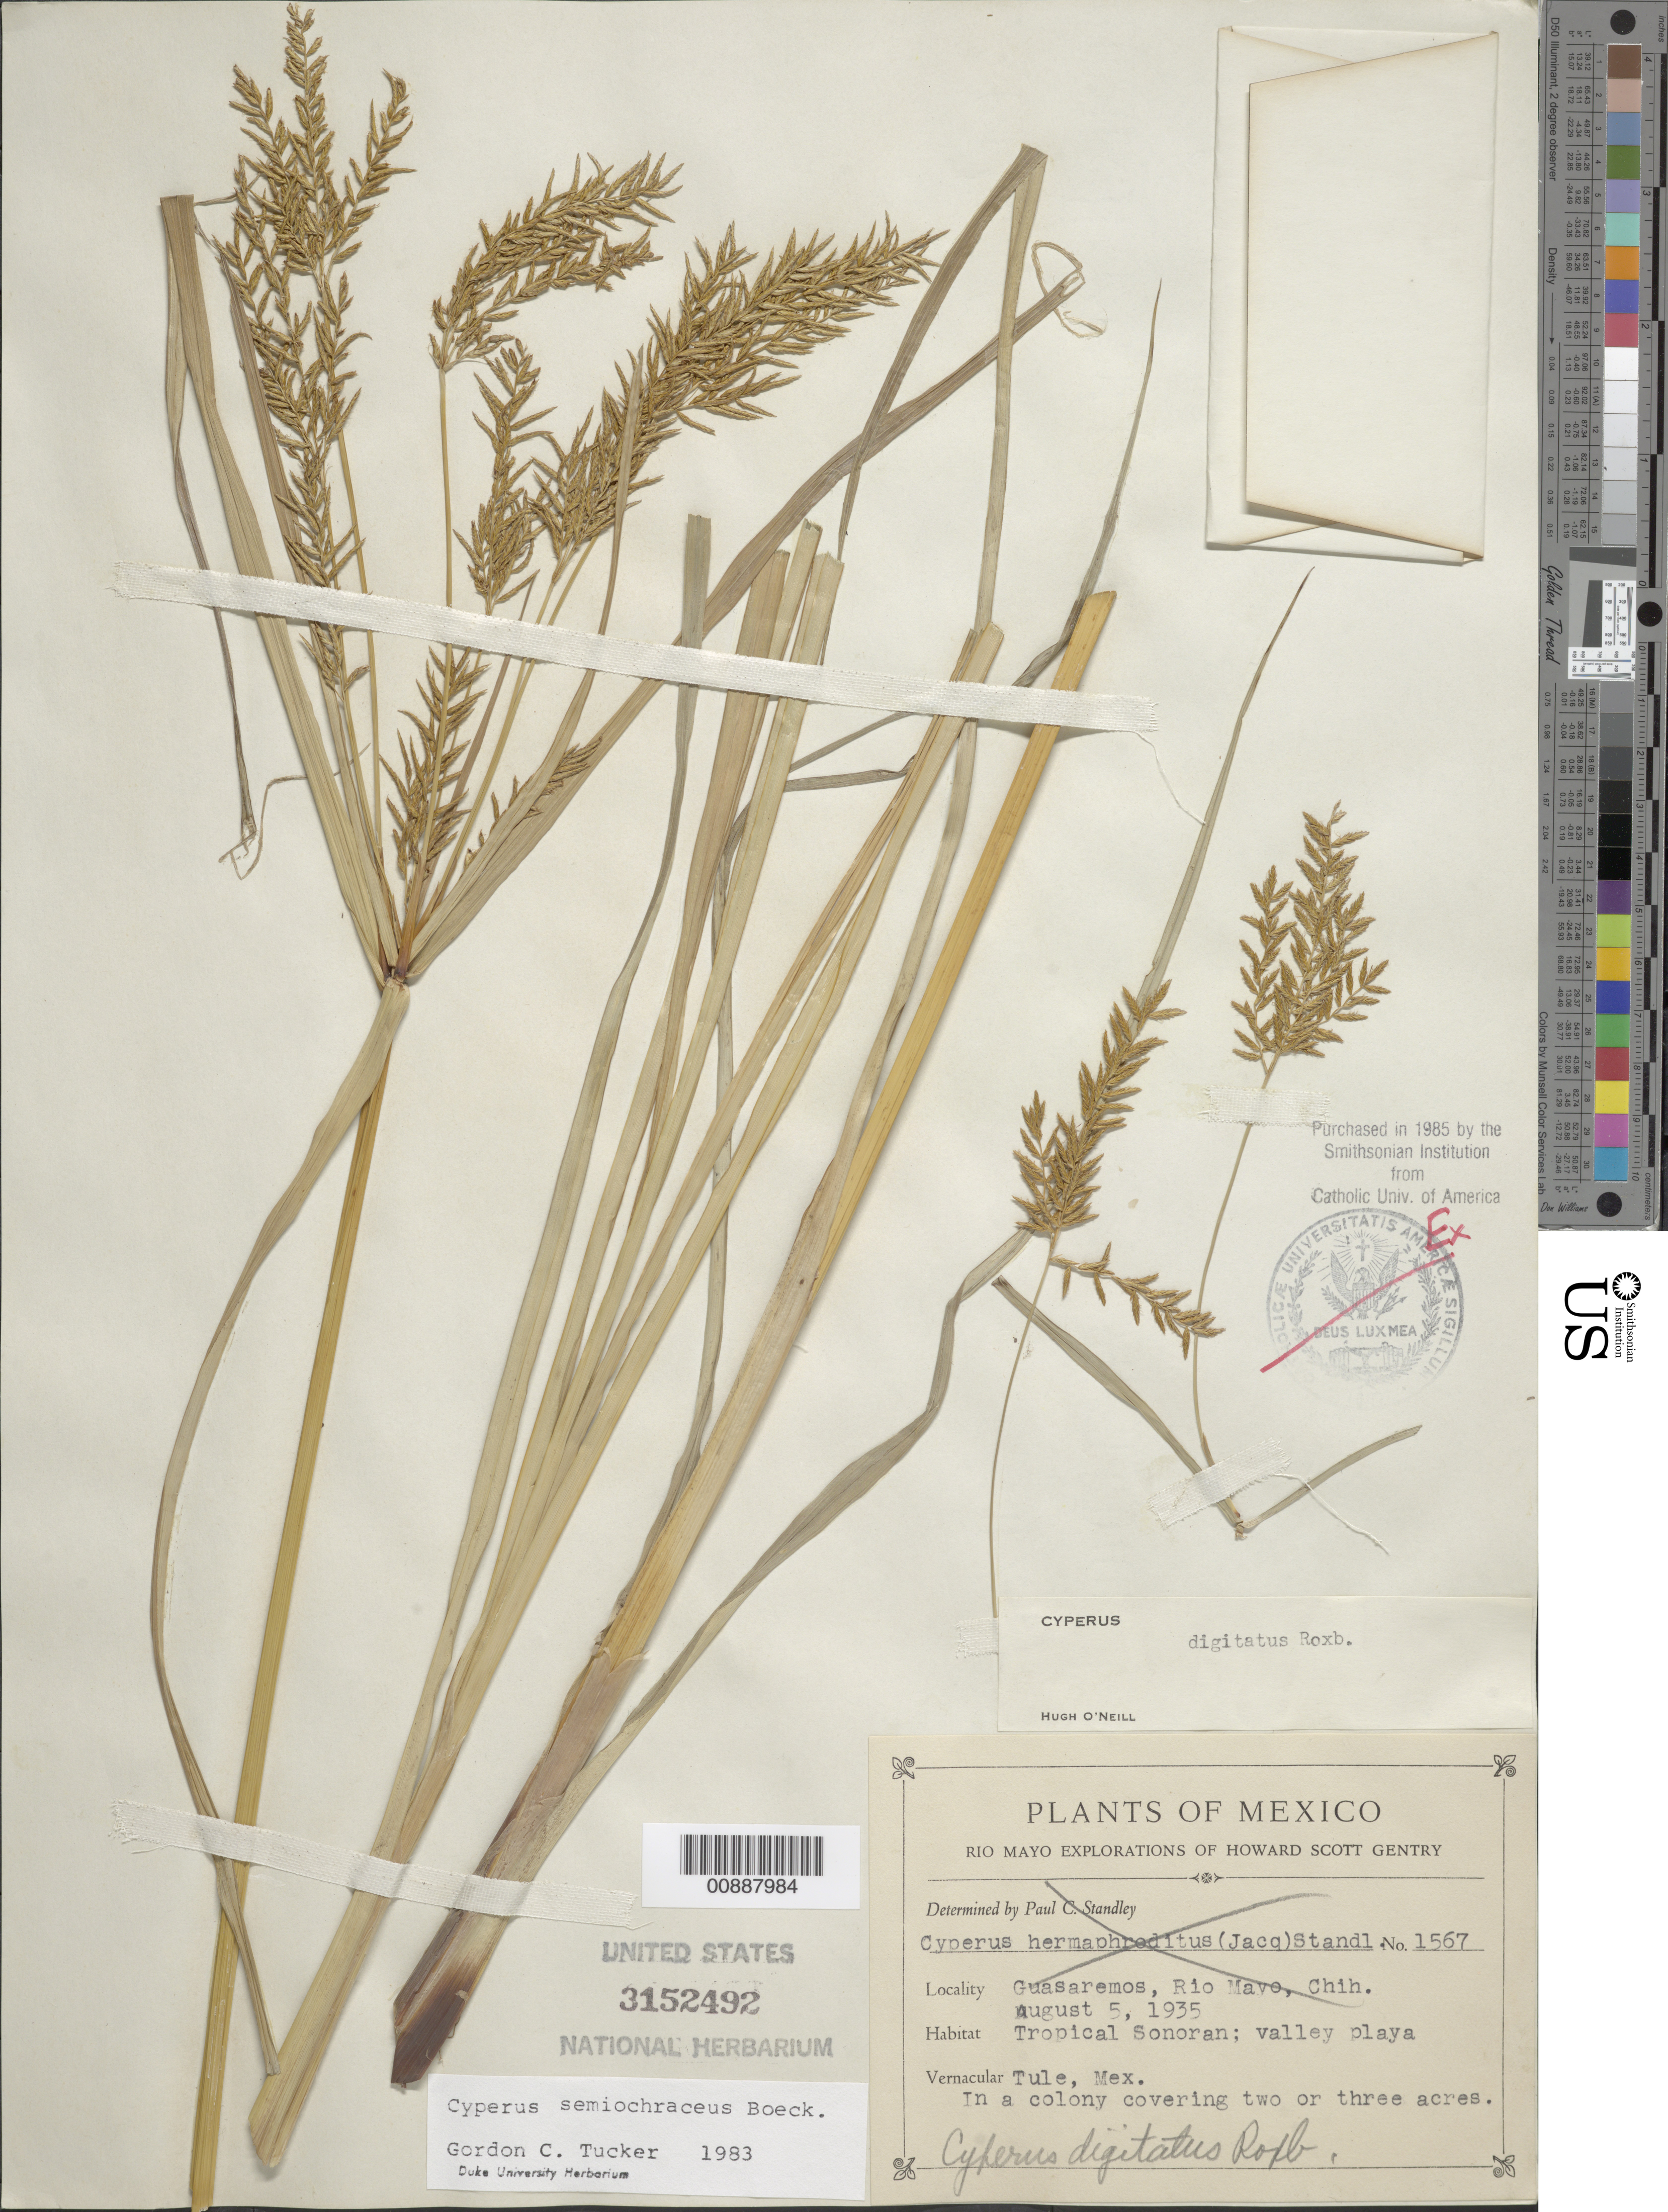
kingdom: Plantae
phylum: Tracheophyta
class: Liliopsida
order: Poales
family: Cyperaceae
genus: Cyperus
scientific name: Cyperus semiochraceus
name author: Boeckeler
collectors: H. S. Gentry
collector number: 1567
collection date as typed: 05 Aug 1935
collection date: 1935-08-05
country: Mexico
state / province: Chihuahua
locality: Guasaremos, Río Mayo, Chihuahua.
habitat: Tropical Sonoran; valley playa.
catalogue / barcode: US 3152492